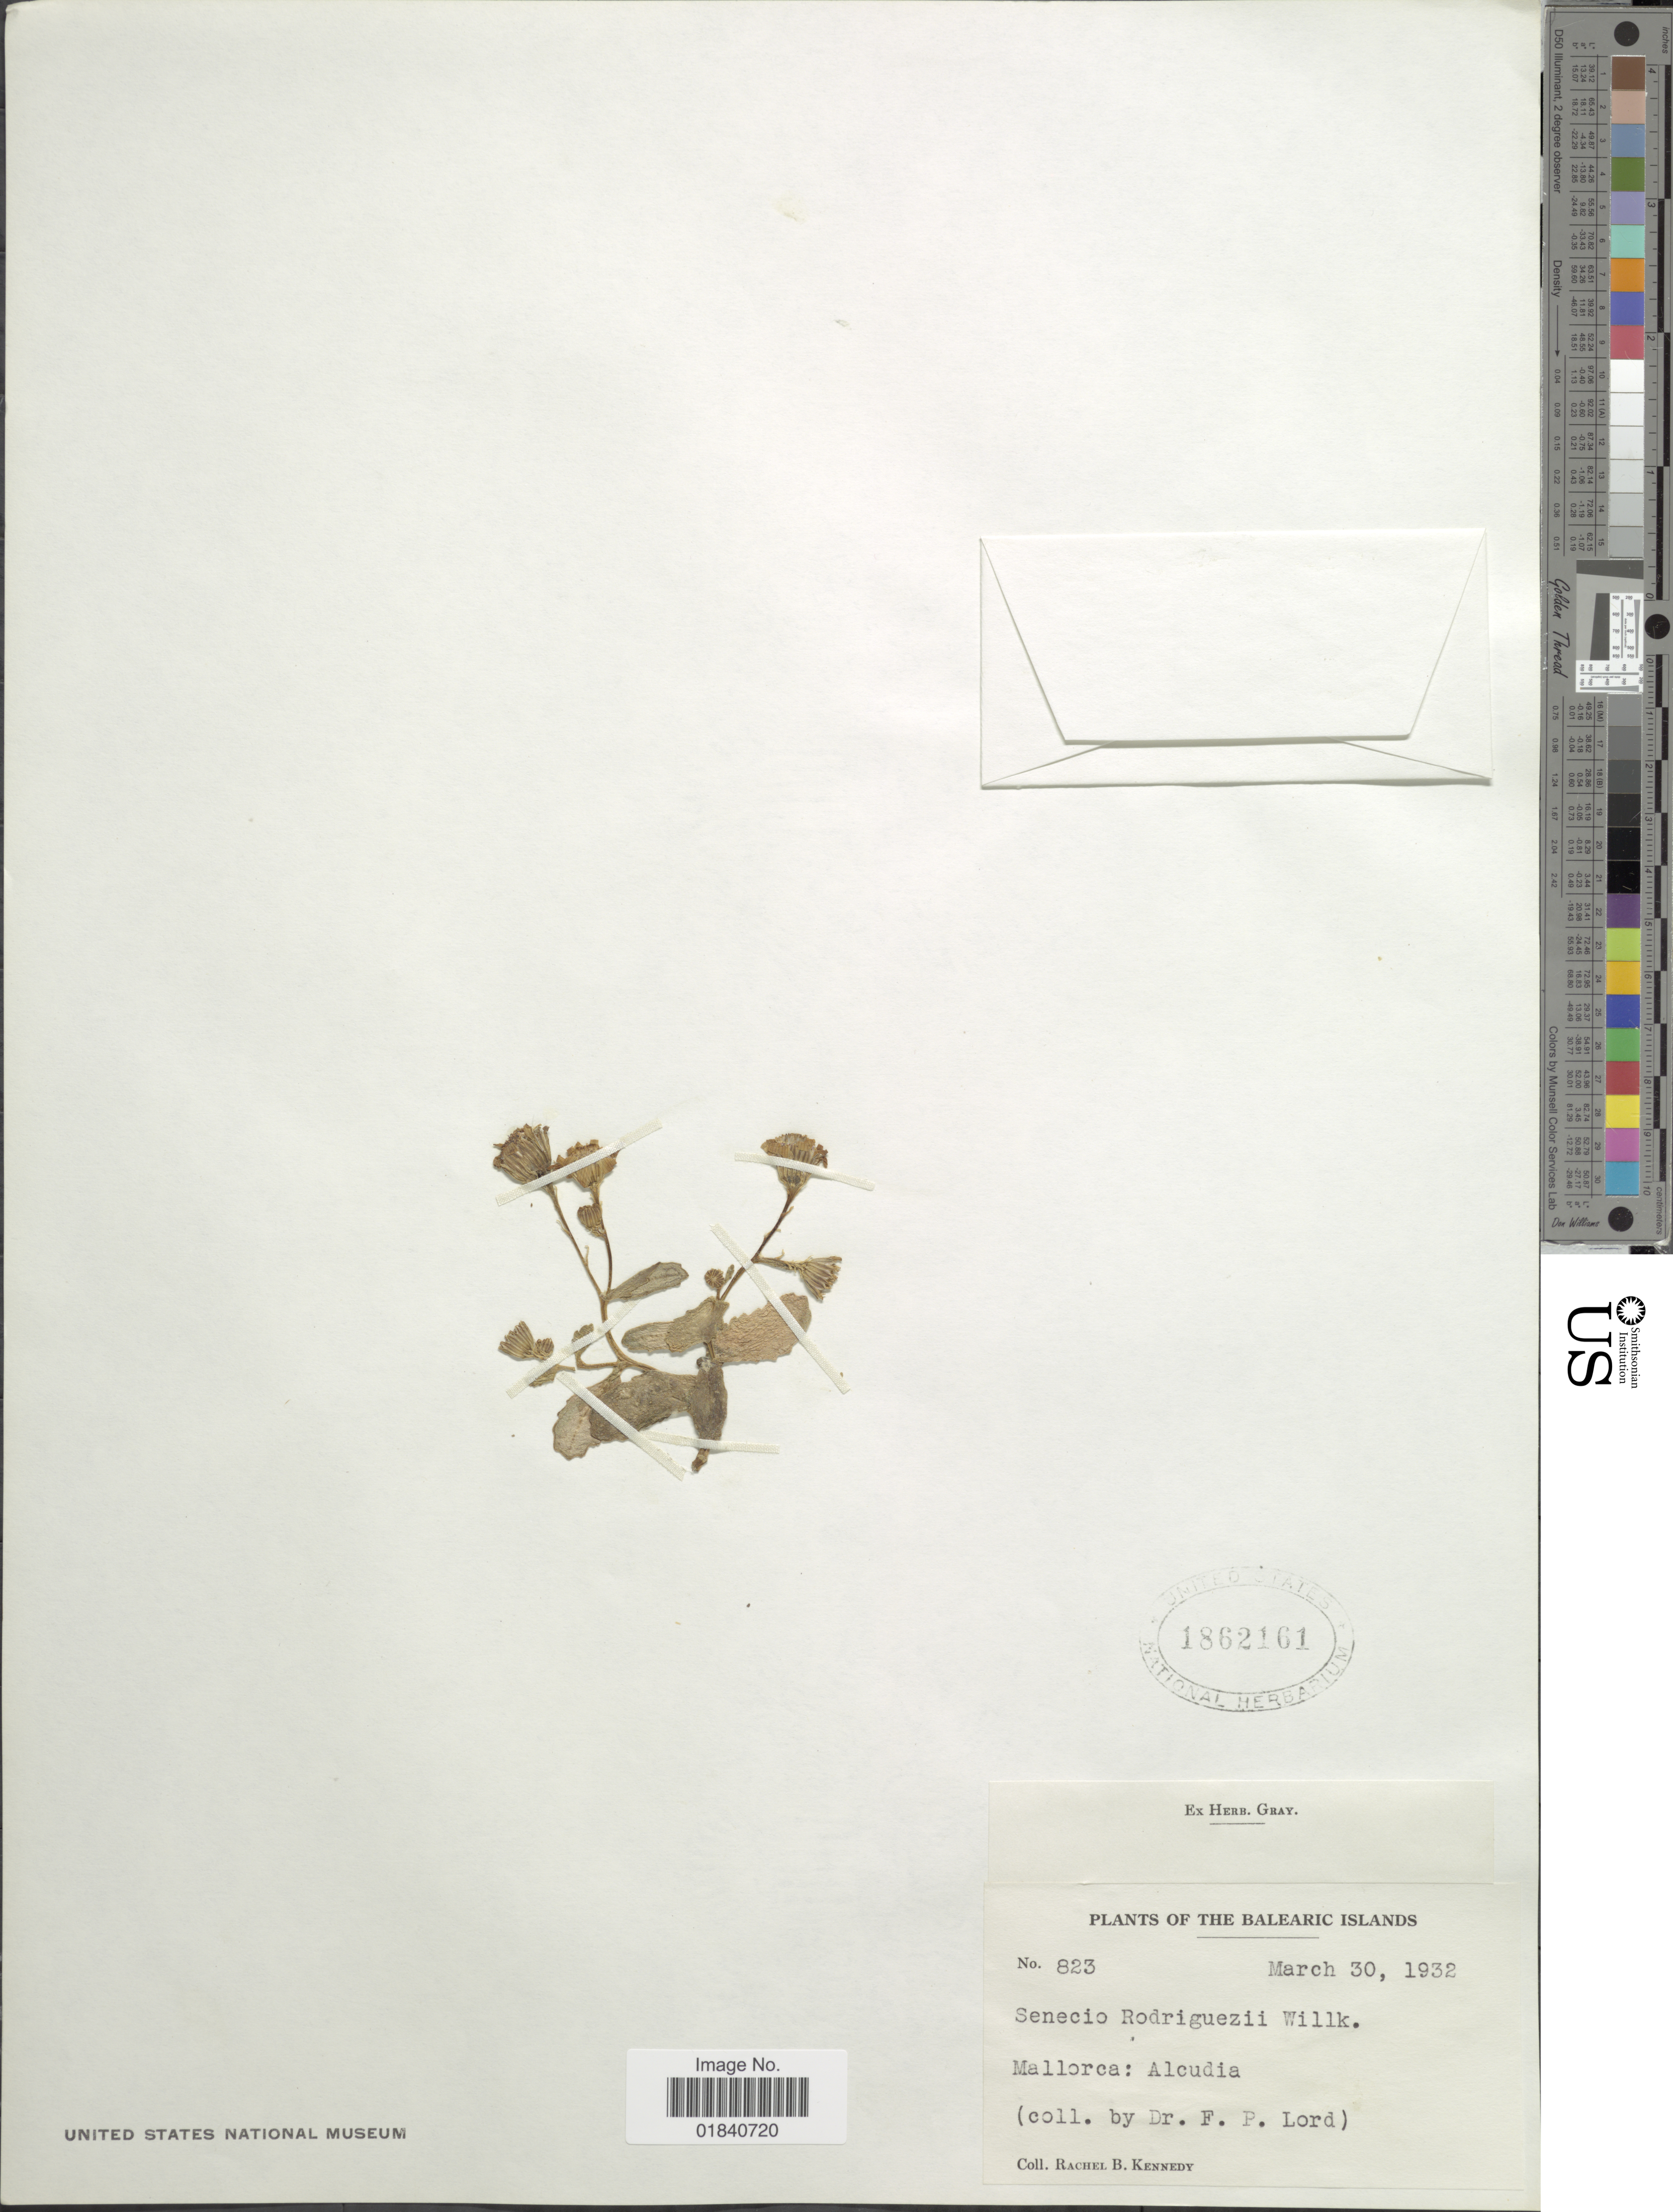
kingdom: Plantae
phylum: Tracheophyta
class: Magnoliopsida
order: Asterales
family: Asteraceae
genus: Senecio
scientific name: Senecio rodriguezii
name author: Willk.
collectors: F. Lord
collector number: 823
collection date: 1932-03-30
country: Spain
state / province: Islas Baleares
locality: Mallorca: Alcudia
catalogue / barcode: US 1862161